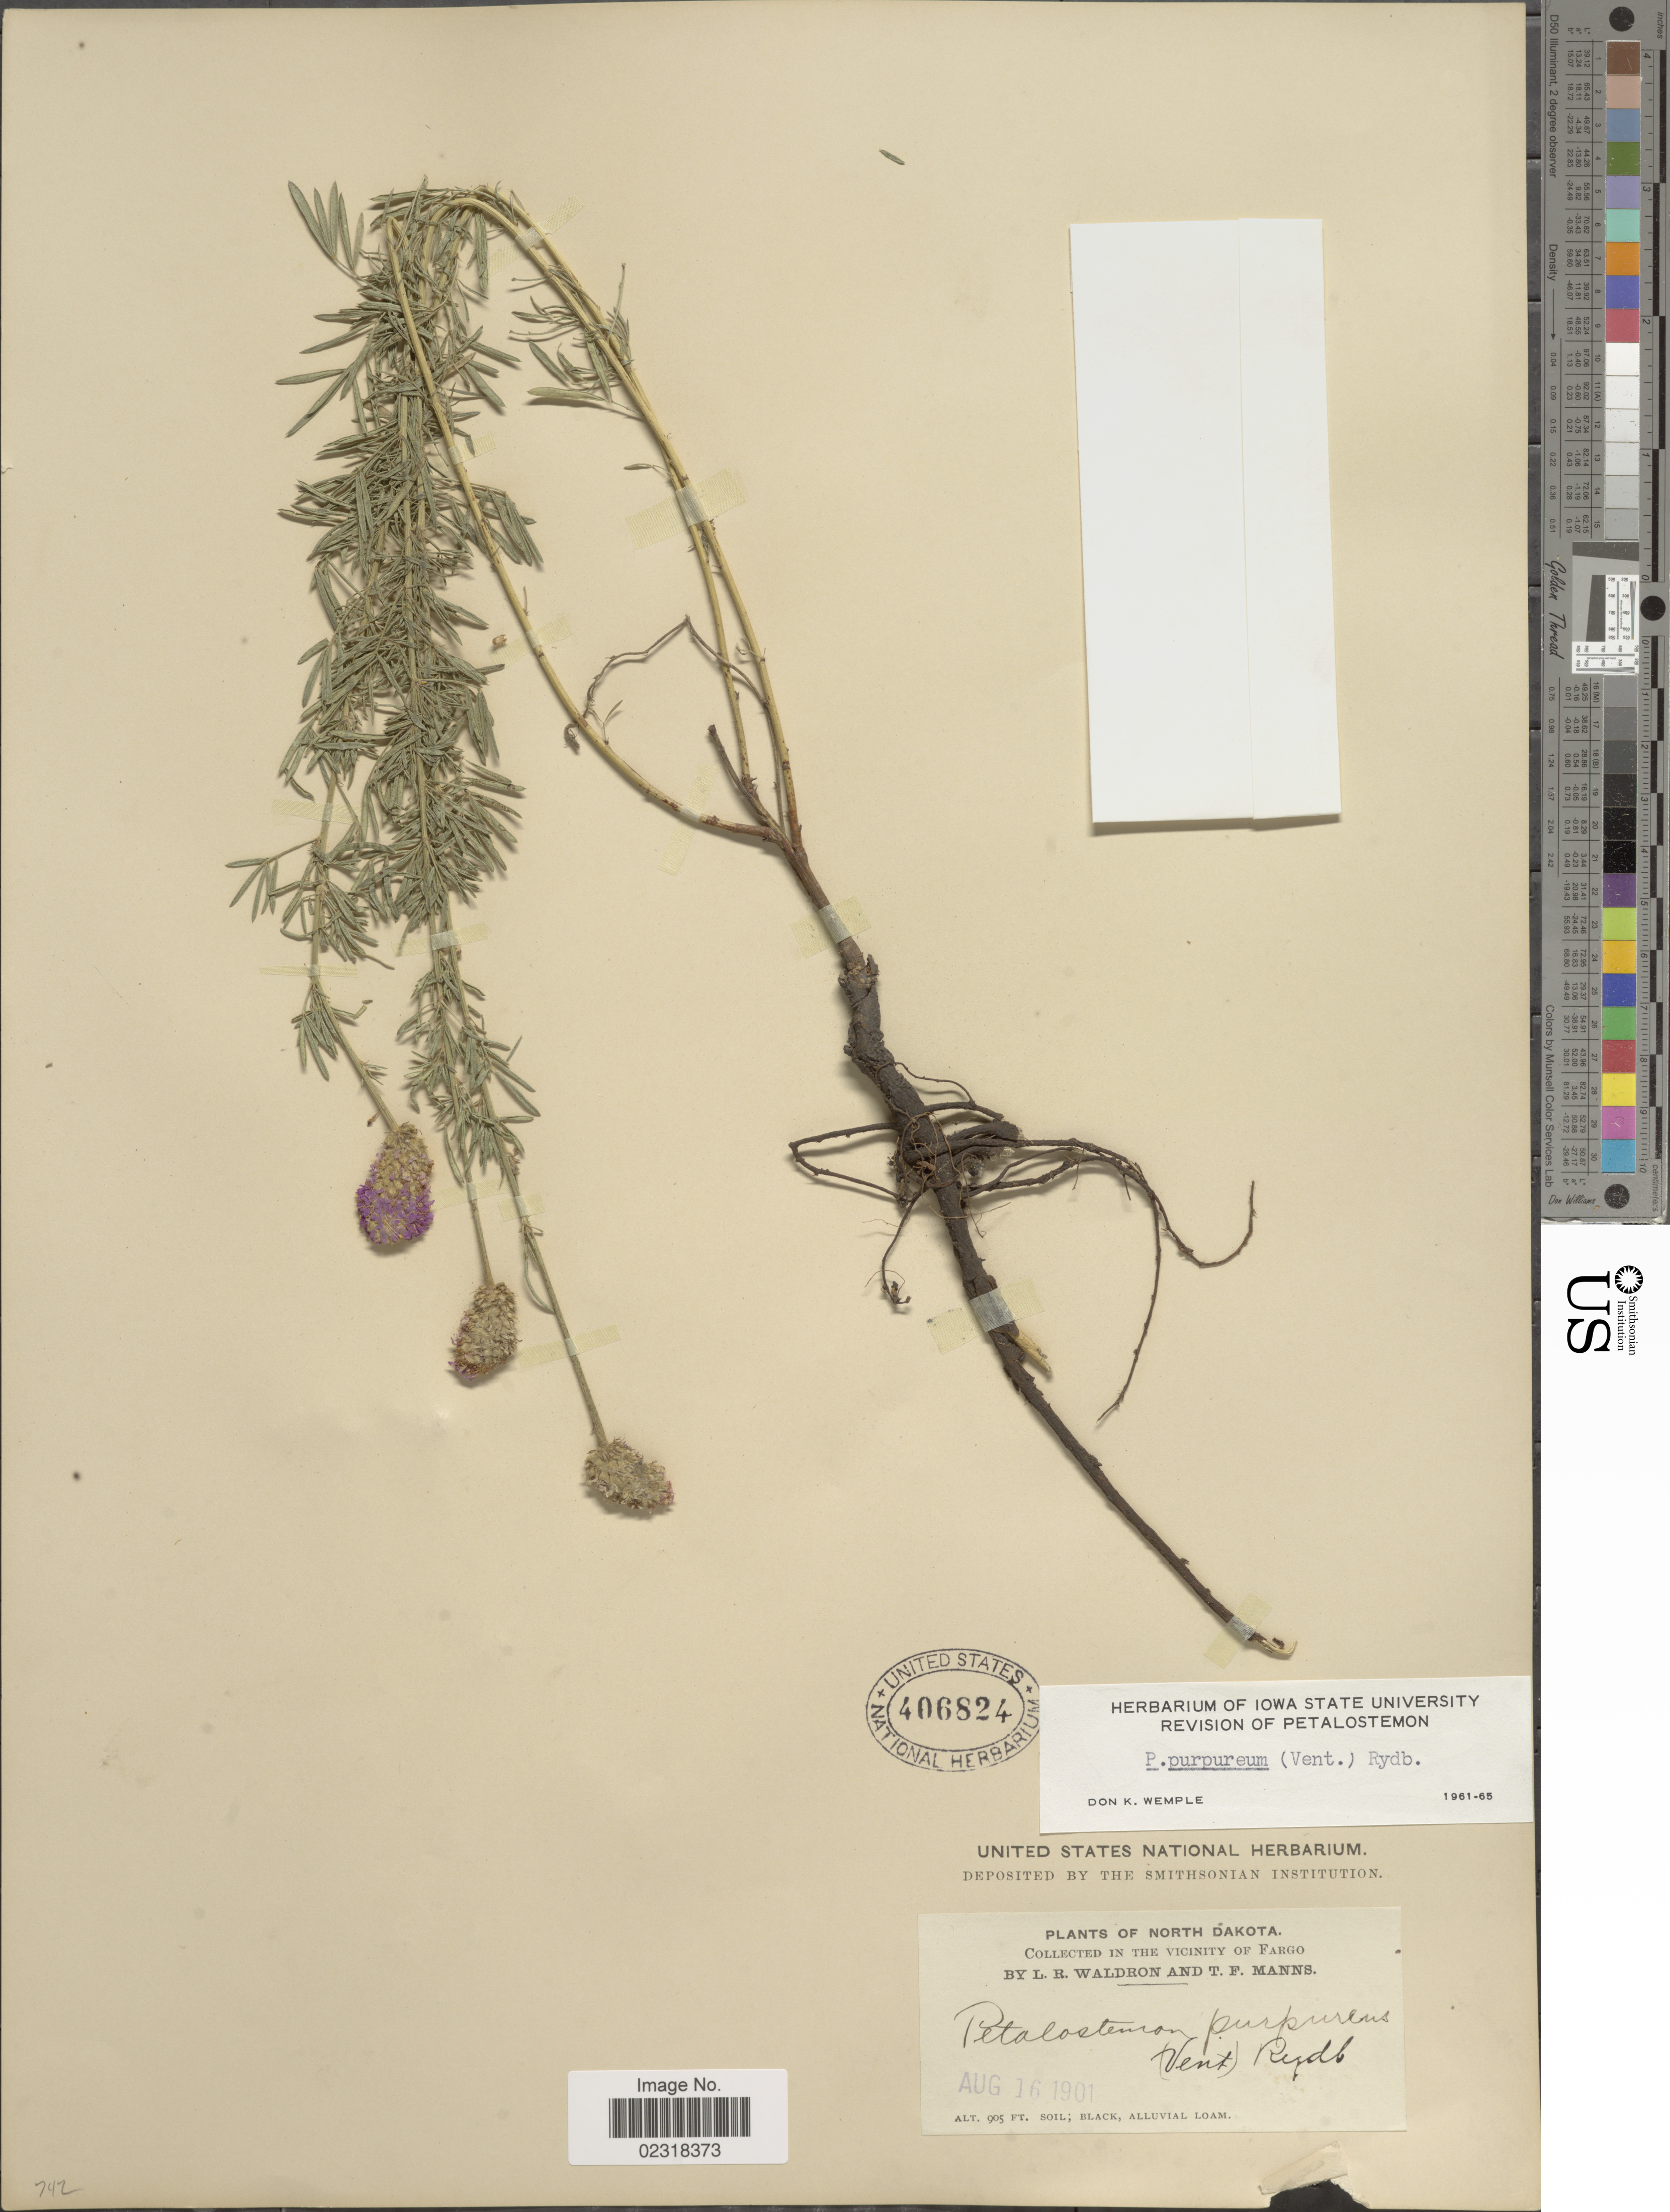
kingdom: Plantae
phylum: Tracheophyta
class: Magnoliopsida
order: Fabales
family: Fabaceae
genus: Dalea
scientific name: Dalea purpurea var. purpurea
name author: Vent.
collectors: L. Waldron & T. Manns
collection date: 1901-08-16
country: United States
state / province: North Dakota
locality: In The Vicinity of Fargo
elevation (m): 276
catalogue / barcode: US 406824